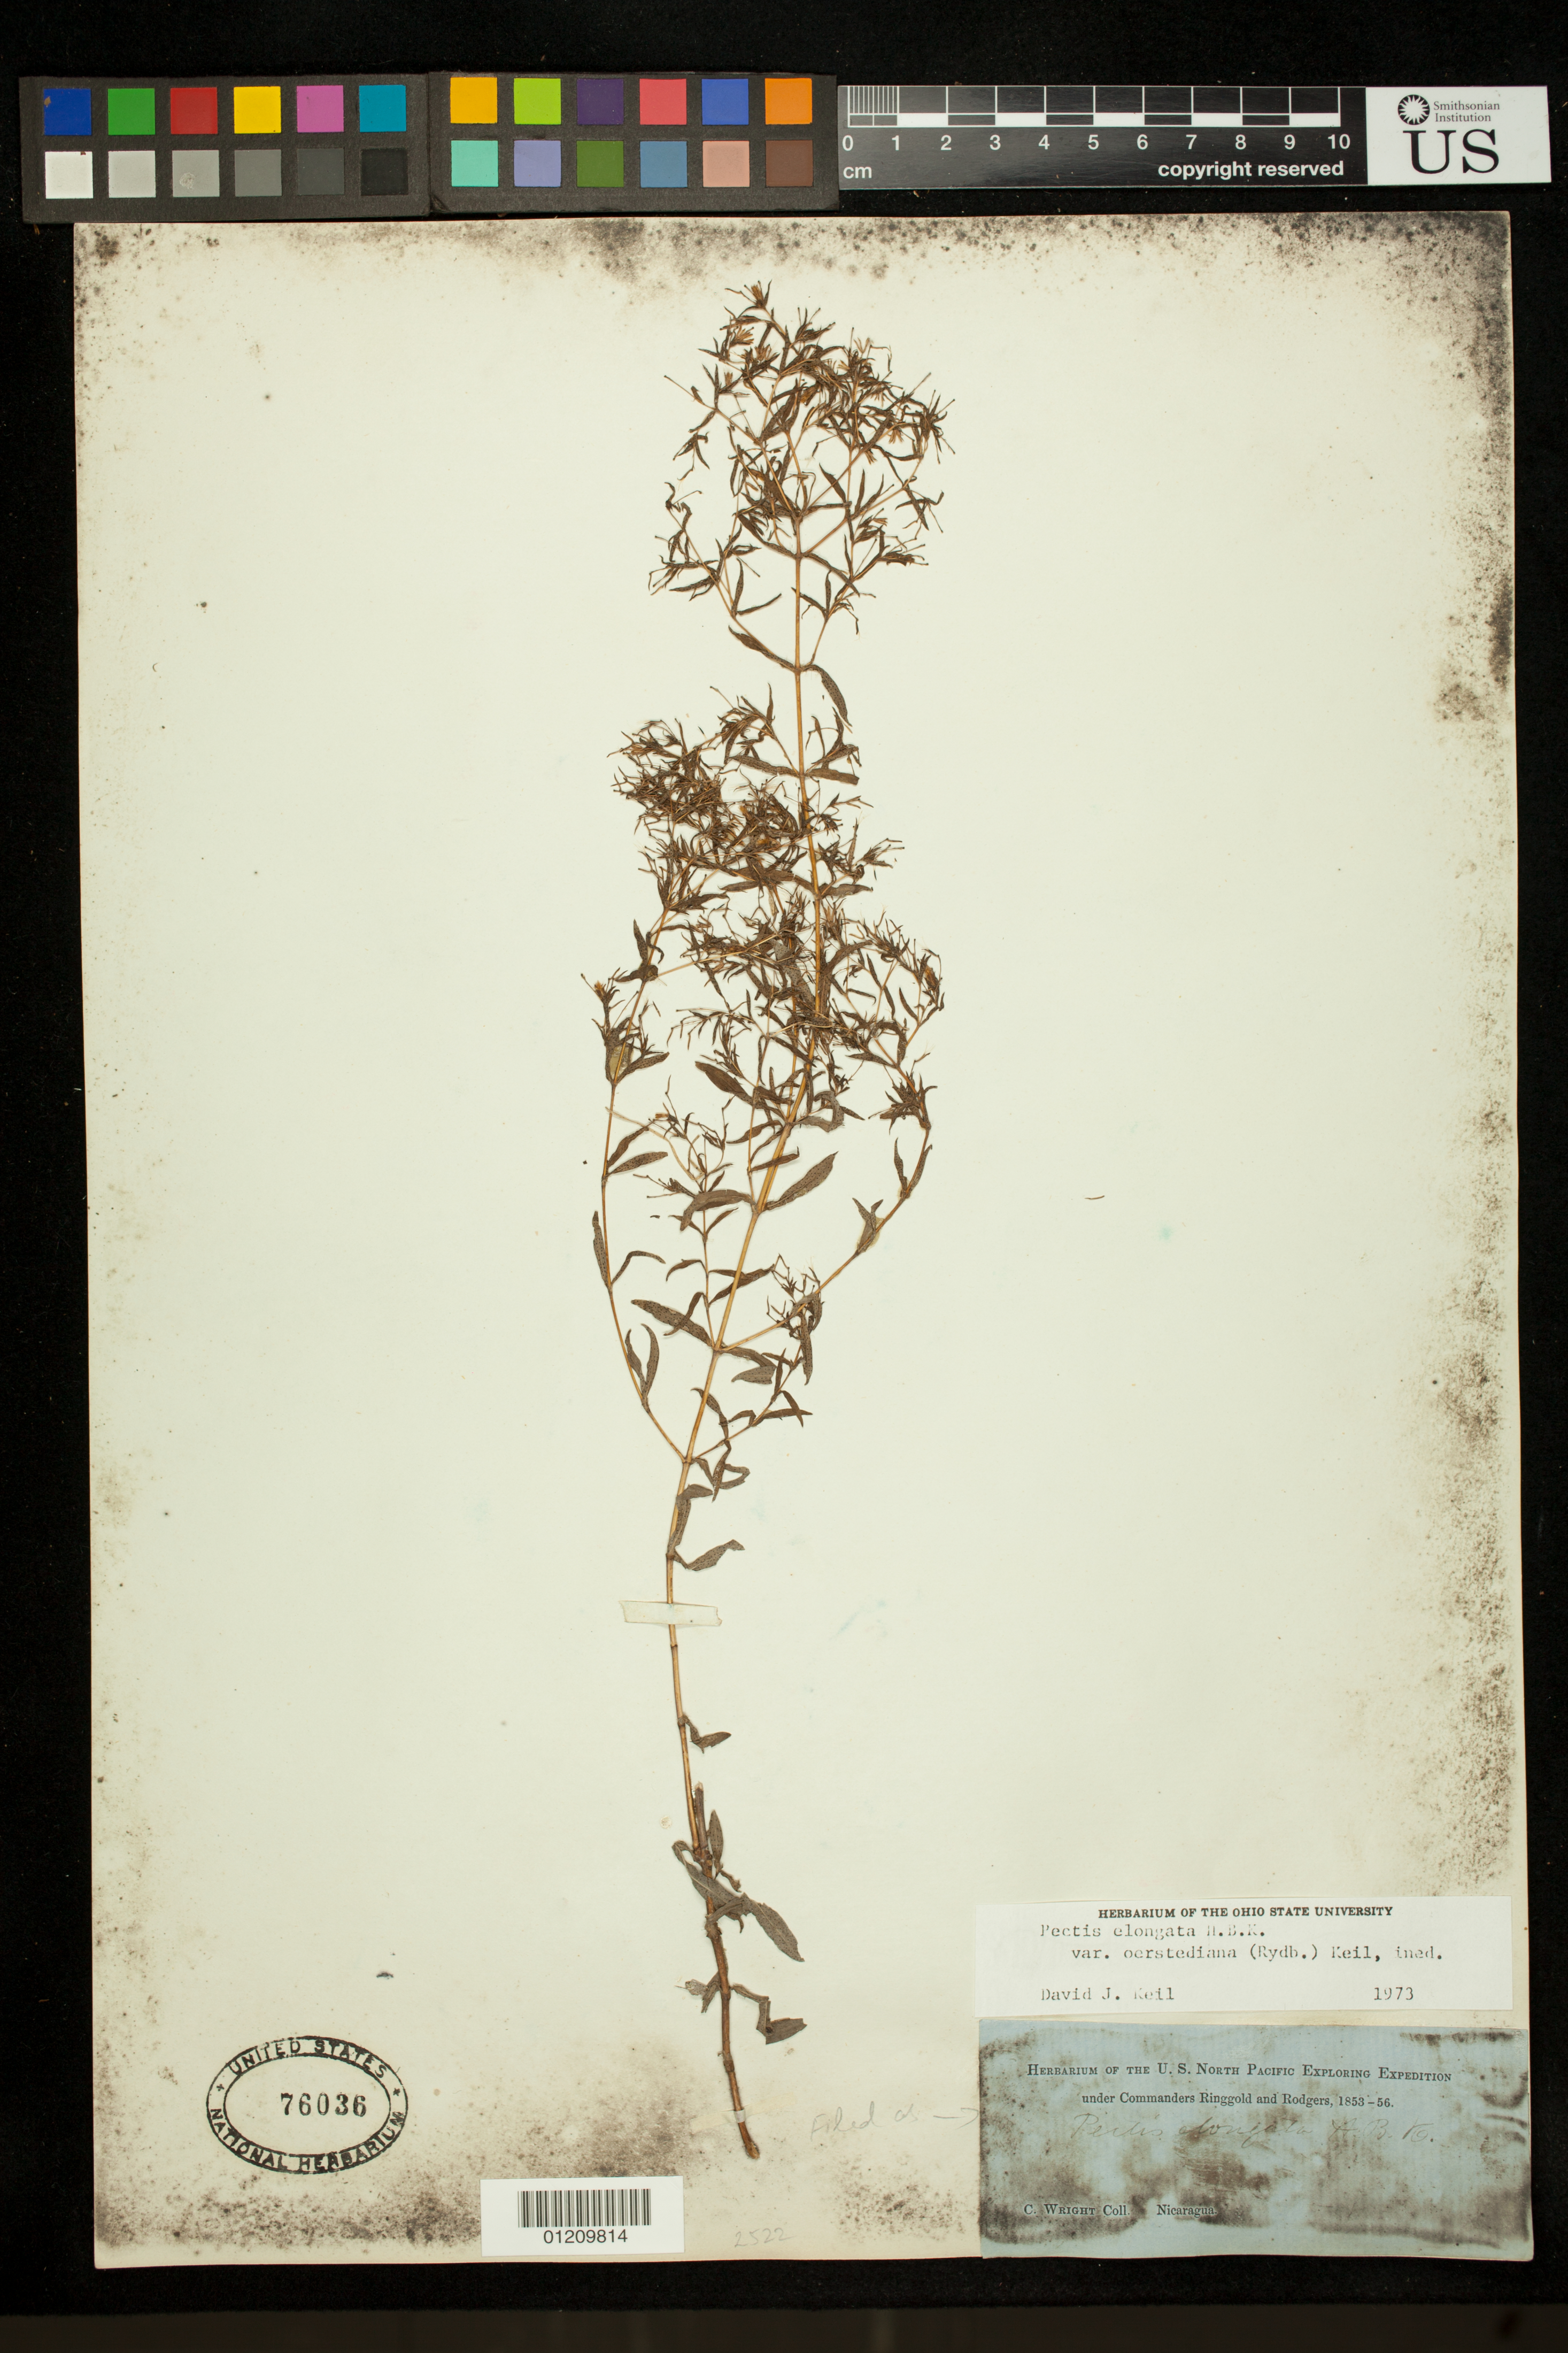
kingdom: Plantae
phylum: Tracheophyta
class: Magnoliopsida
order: Asterales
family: Asteraceae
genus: Pectis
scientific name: Pectis elongata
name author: Kunth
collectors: C. Wright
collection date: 1853/1856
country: Nicaragua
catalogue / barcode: US 76036